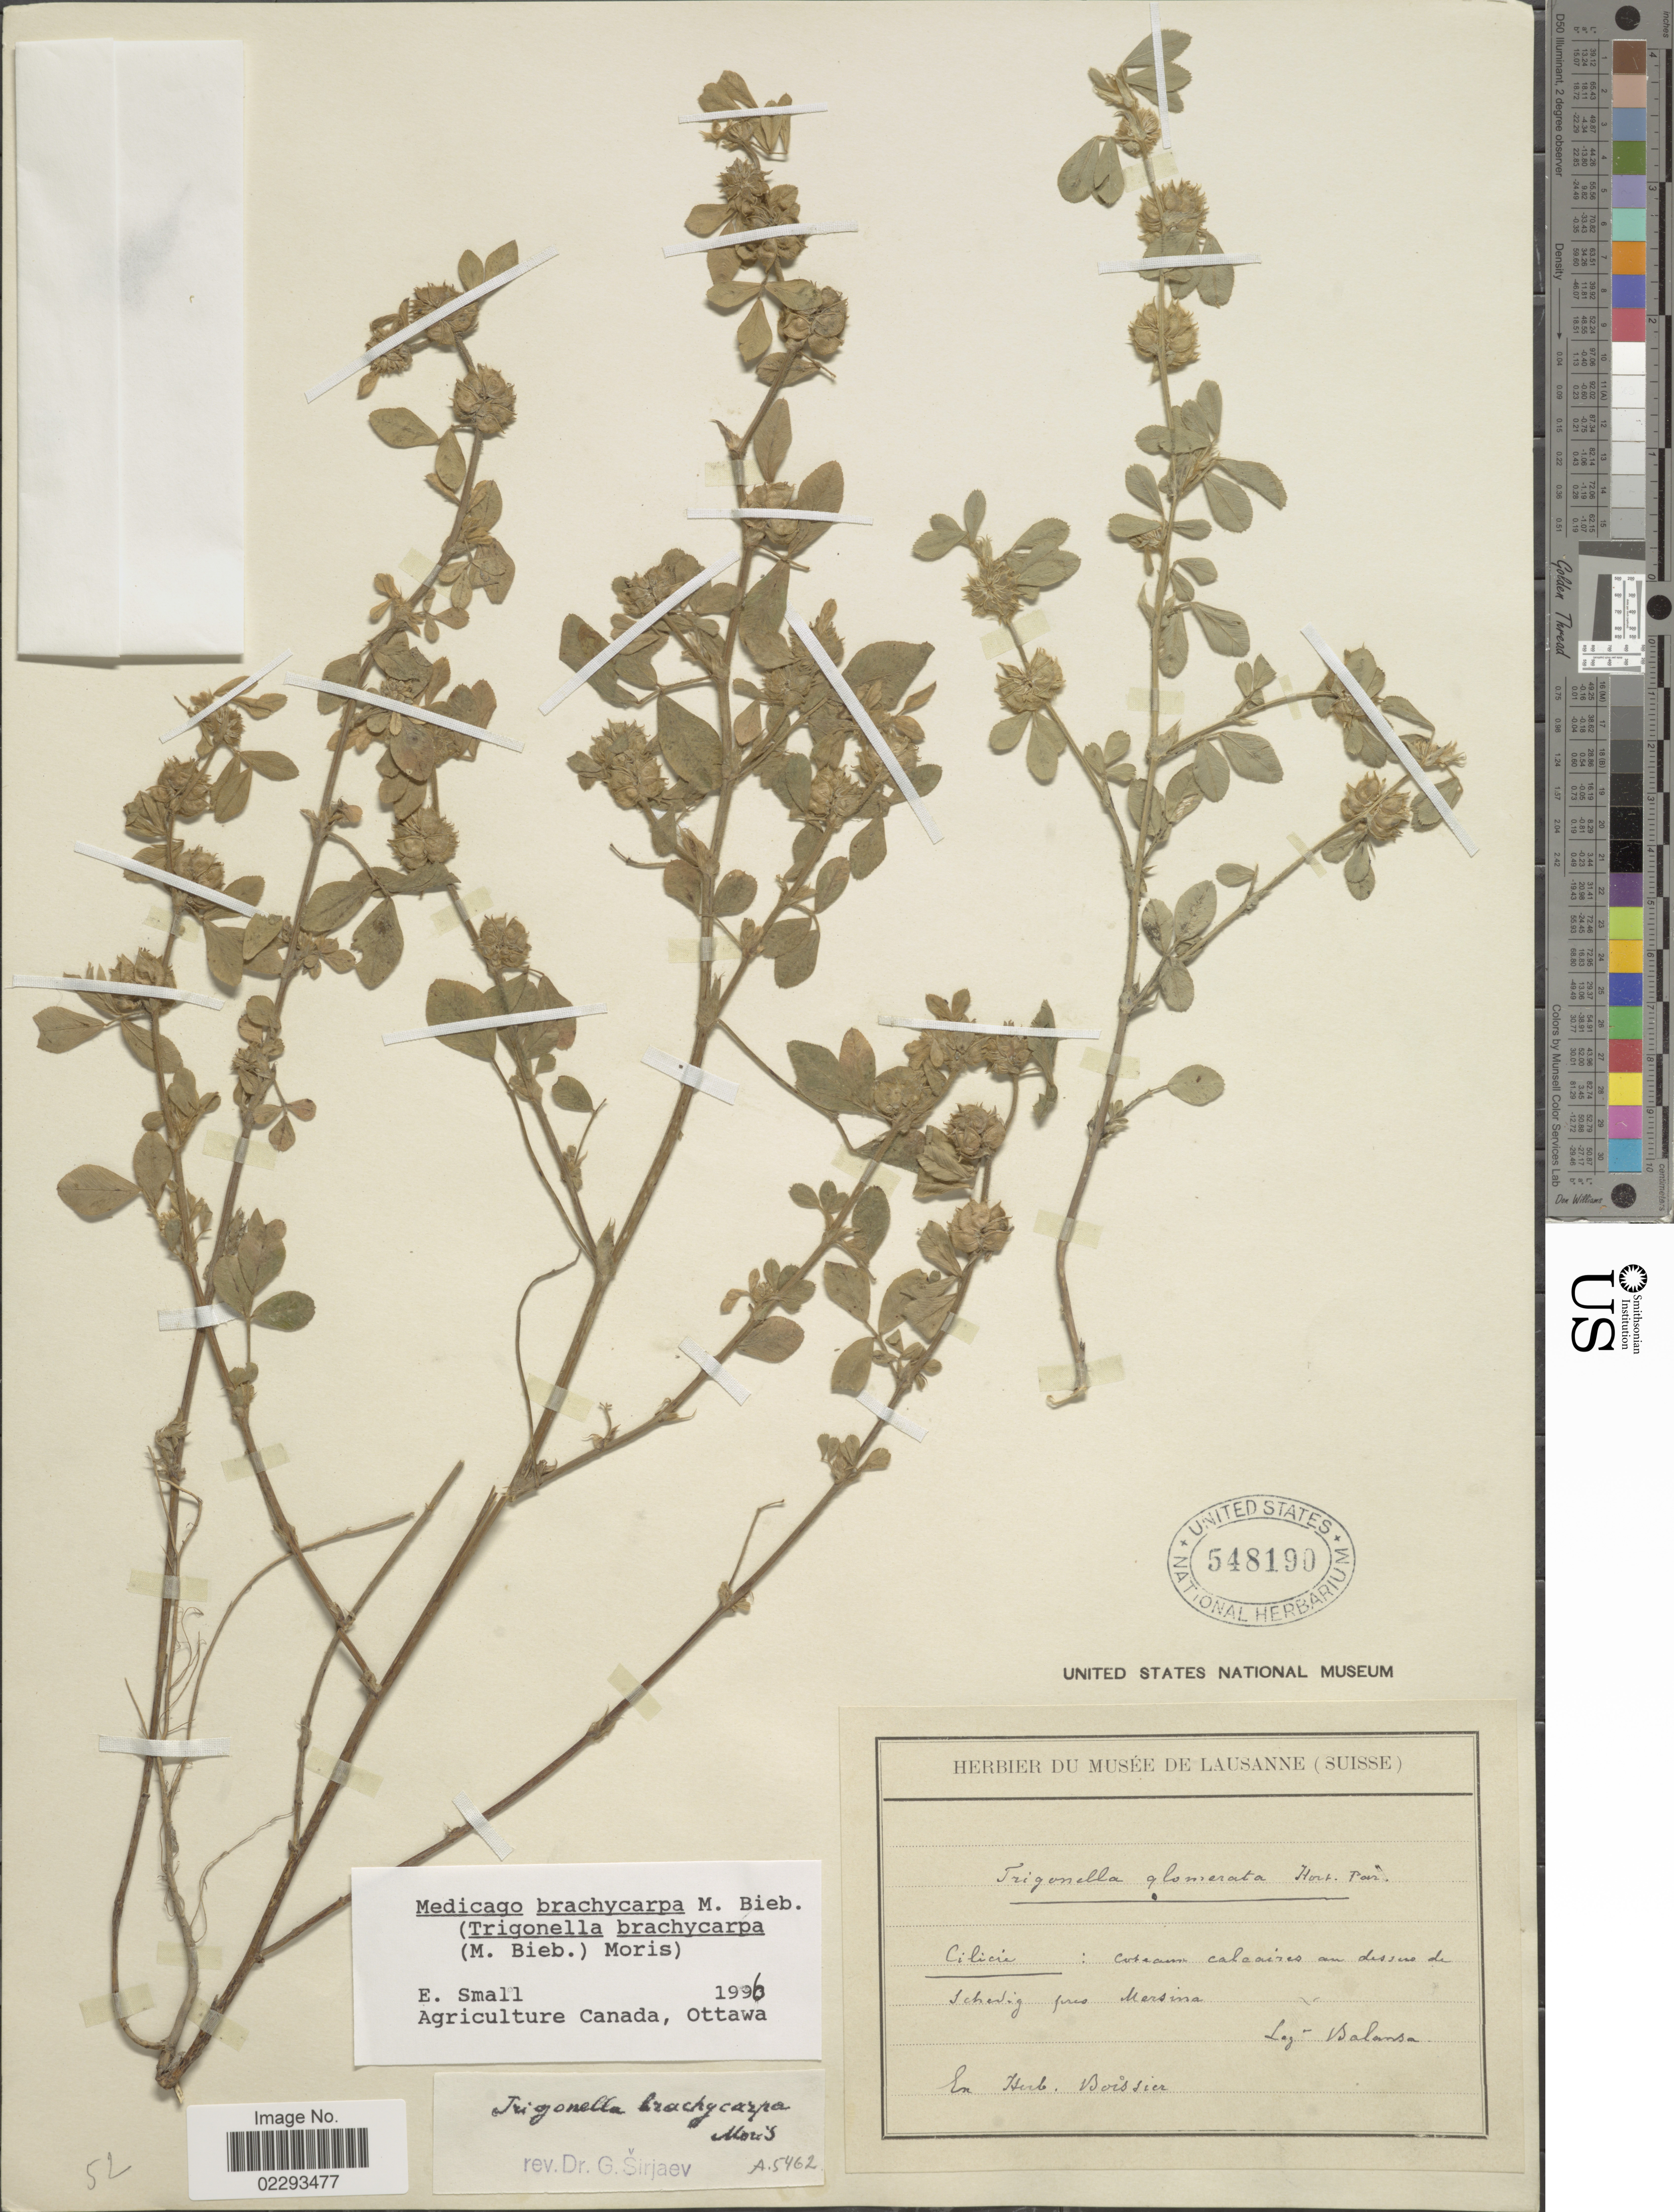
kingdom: Plantae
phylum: Tracheophyta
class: Magnoliopsida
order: Fabales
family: Fabaceae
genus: Medicago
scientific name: Medicago brachycarpa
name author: Fisch. ex M. Bieb.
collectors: -. Balansa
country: Turkey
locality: Cilicia: coteam calcaires an dessero de schevig pres Messina [interpreted]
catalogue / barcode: US 548190